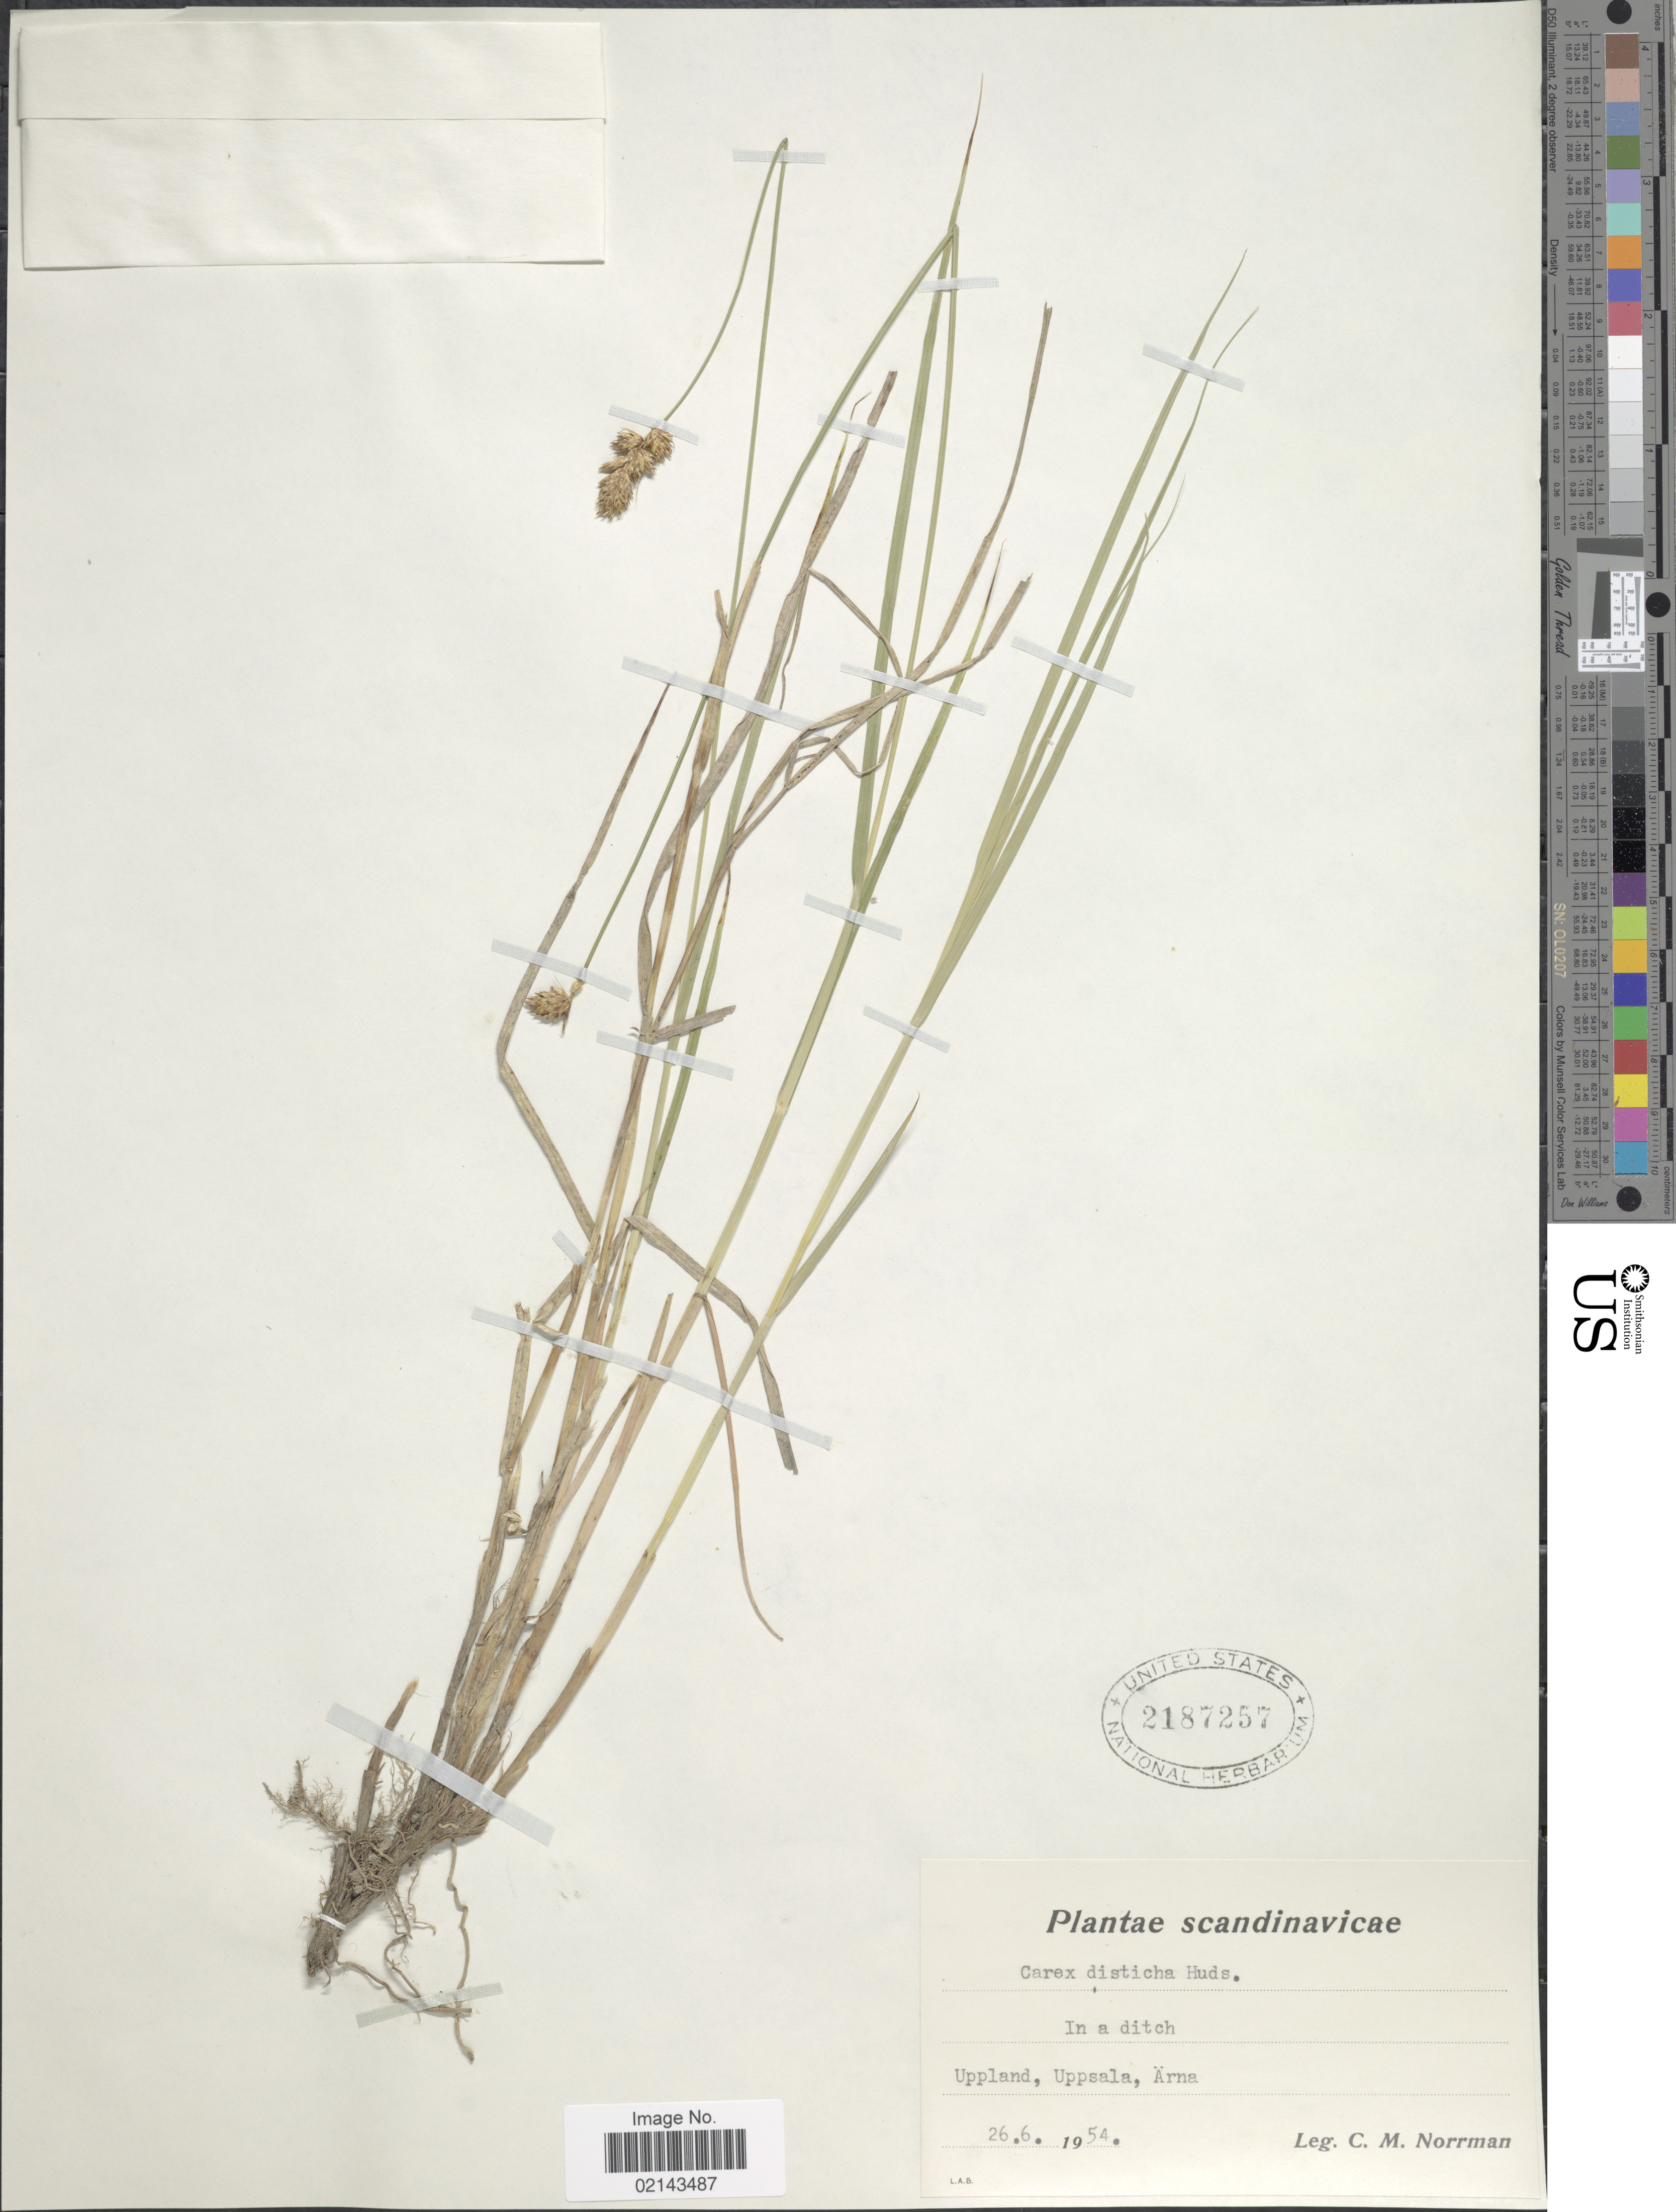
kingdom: Plantae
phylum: Tracheophyta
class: Liliopsida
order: Poales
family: Cyperaceae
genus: Carex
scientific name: Carex disticha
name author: Huds.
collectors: C. Norrman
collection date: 1954-06-26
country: Sweden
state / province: Uppsala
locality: Scandinavicae. Uppland, Uppsala, Arna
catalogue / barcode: US 2187257